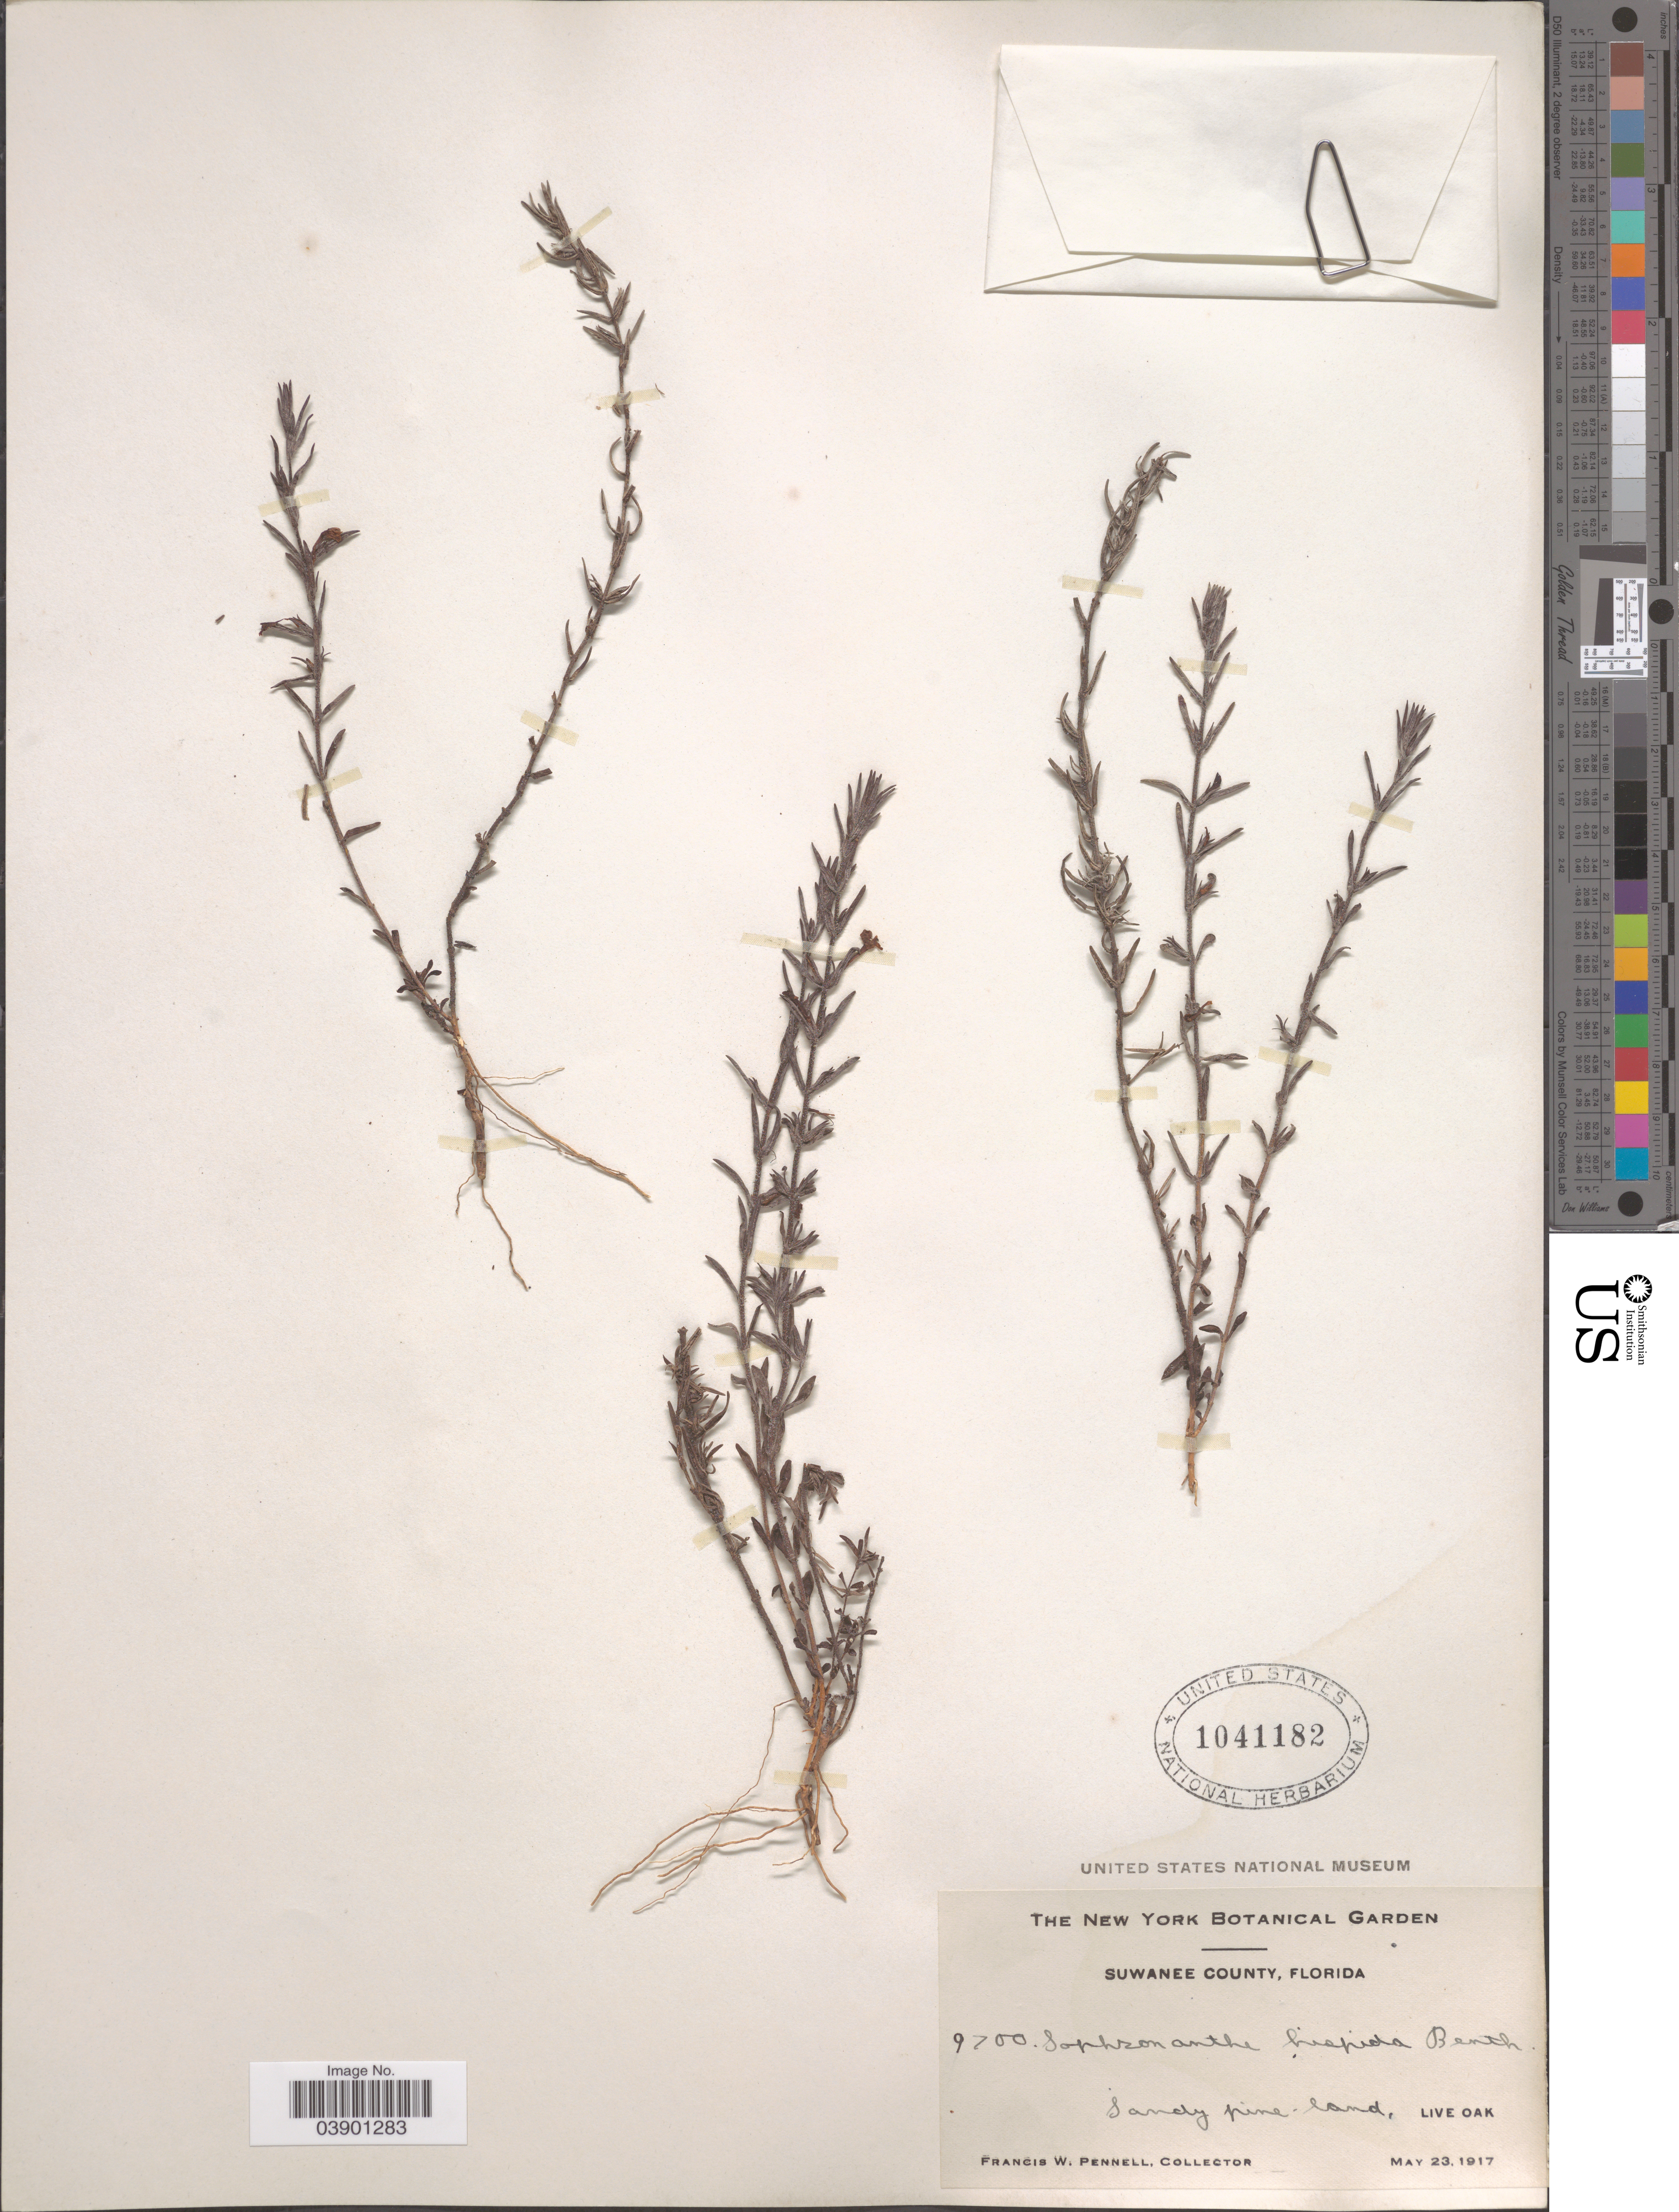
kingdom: Plantae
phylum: Tracheophyta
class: Magnoliopsida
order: Lamiales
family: Plantaginaceae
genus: Sophronanthe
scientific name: Sophronanthe hispida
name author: Benth. ex Lindl.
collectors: F. W. Pennell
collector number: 9700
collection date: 1917-05-23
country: United States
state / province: Florida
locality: Suwanee County. Live Oak.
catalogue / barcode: US 1041182